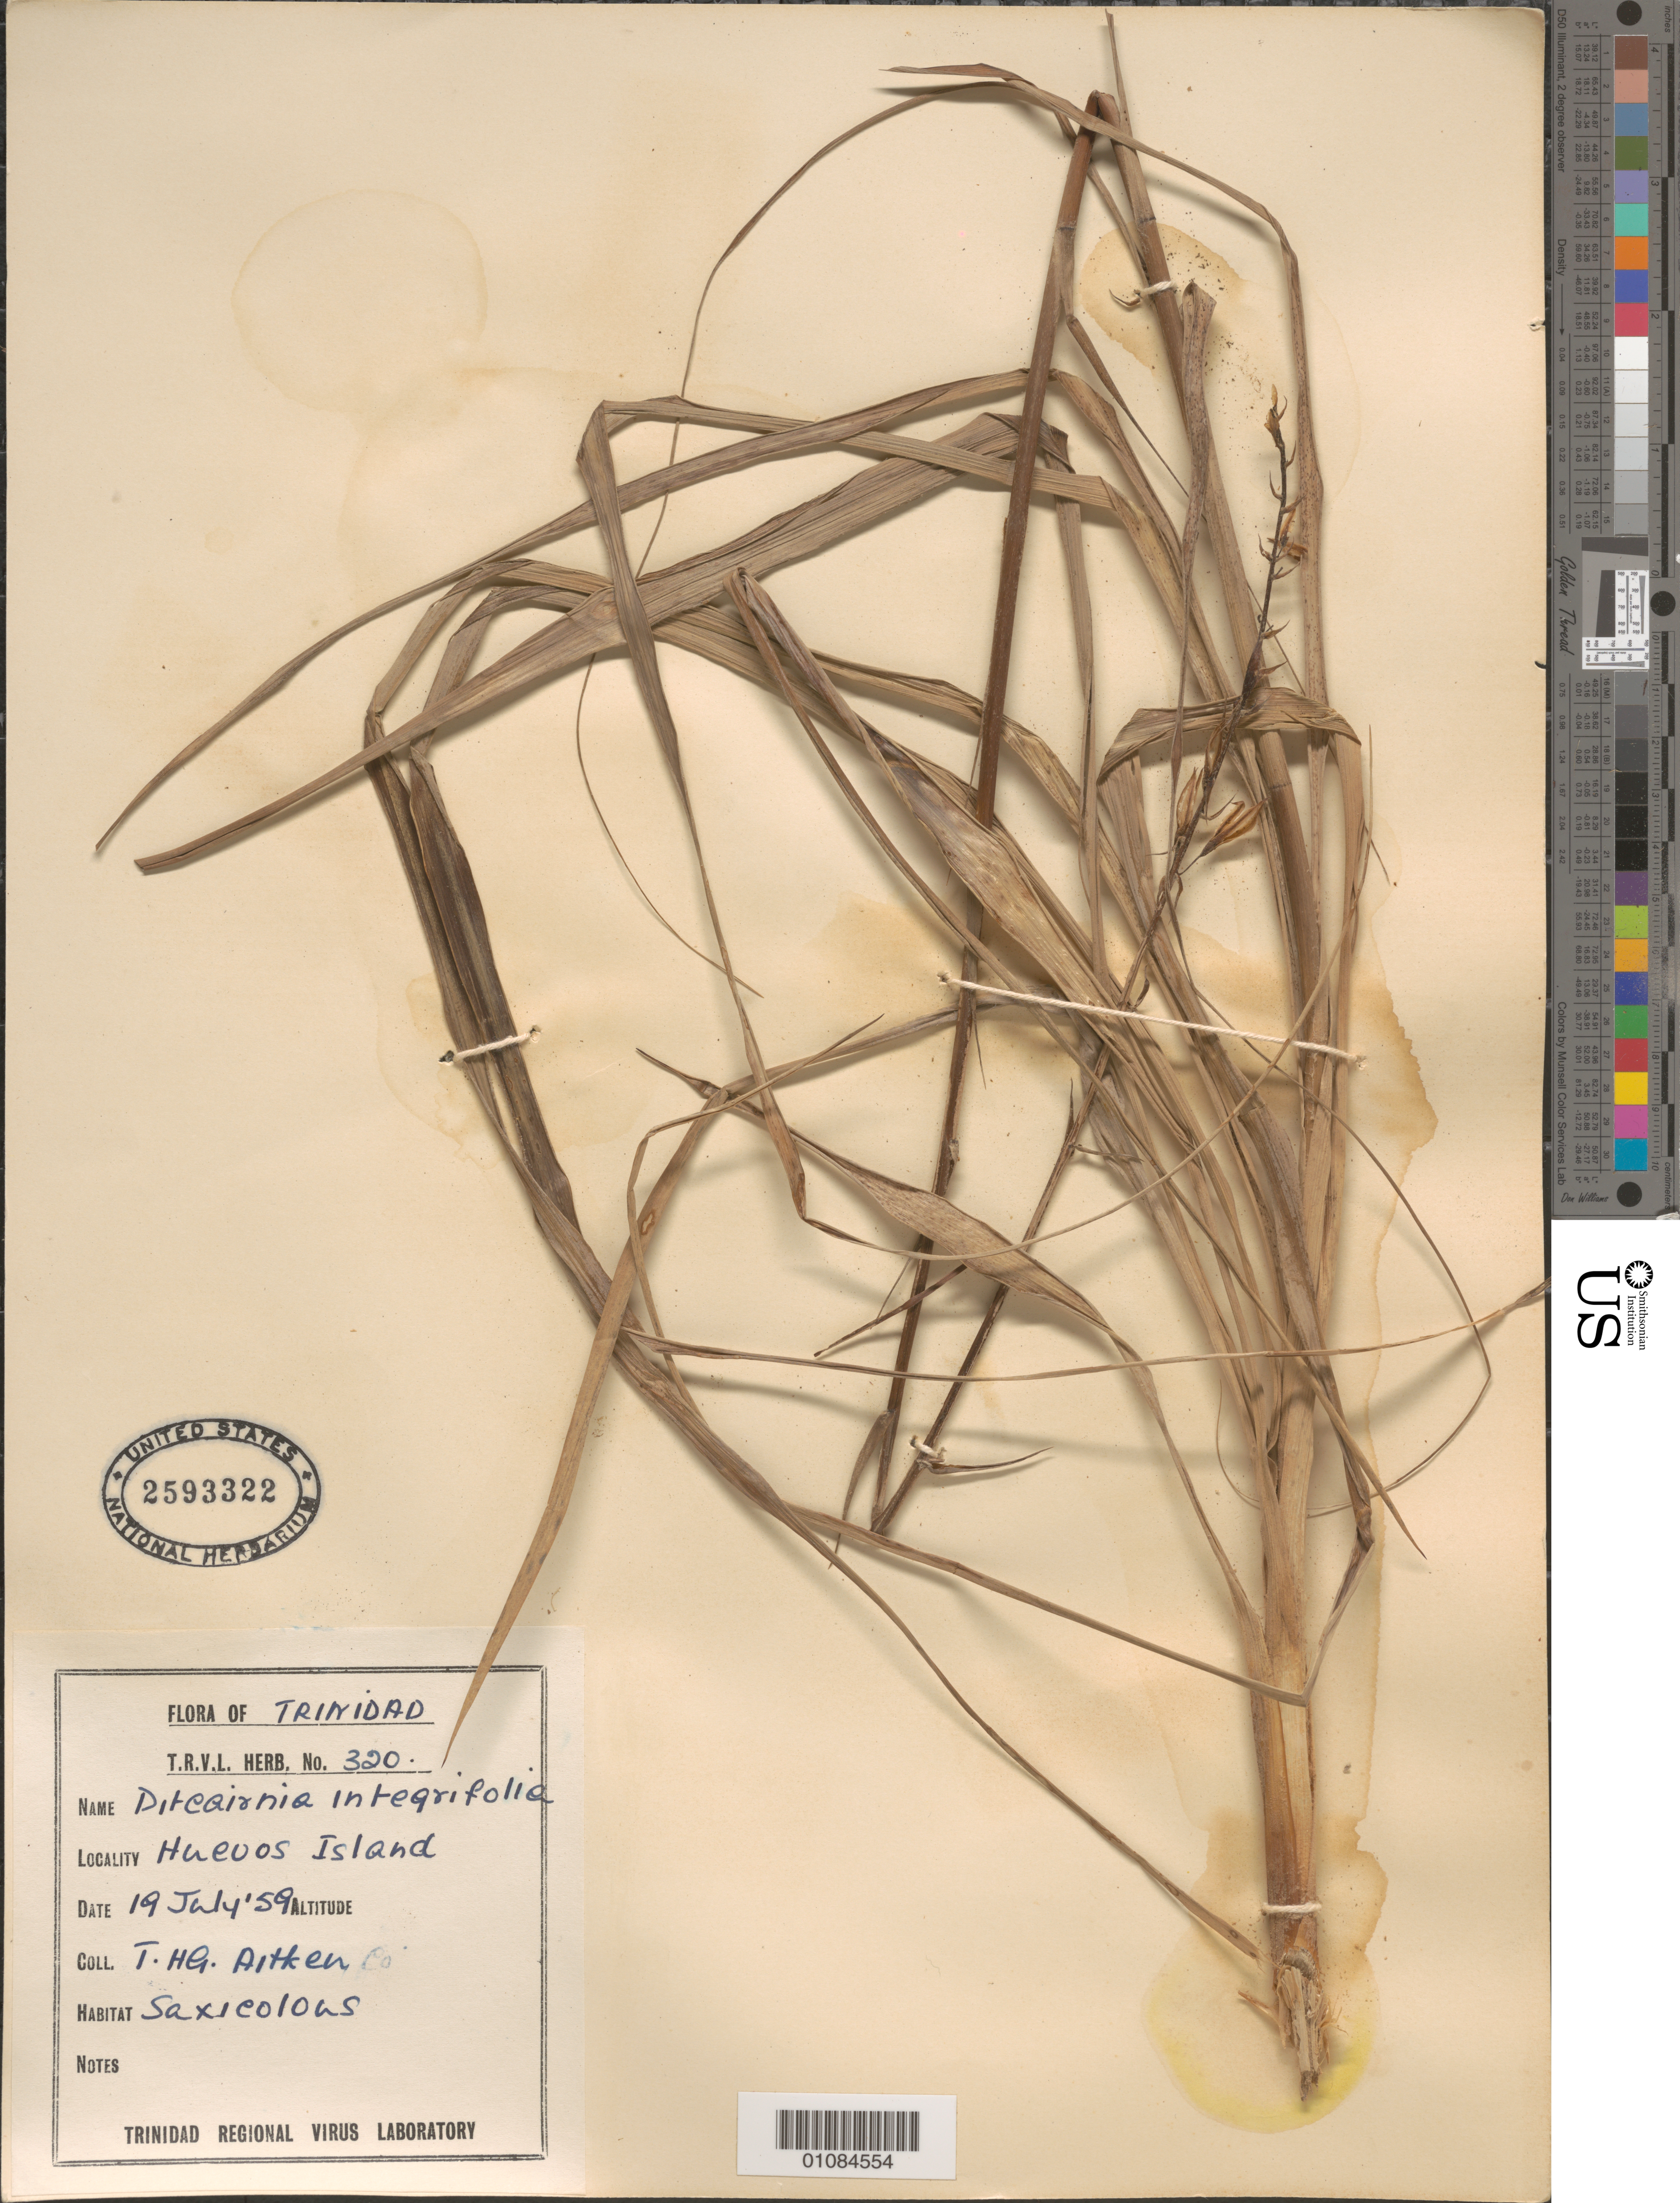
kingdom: Plantae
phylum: Tracheophyta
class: Liliopsida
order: Poales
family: Bromeliaceae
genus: Pitcairnia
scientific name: Pitcairnia integrifolia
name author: Ker Gawl.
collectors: T. Aitken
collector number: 320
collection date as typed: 19 Jul 1959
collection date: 1959-07-19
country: Trinidad and Tobago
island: Trinidad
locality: Huevos Island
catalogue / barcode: US 2593322